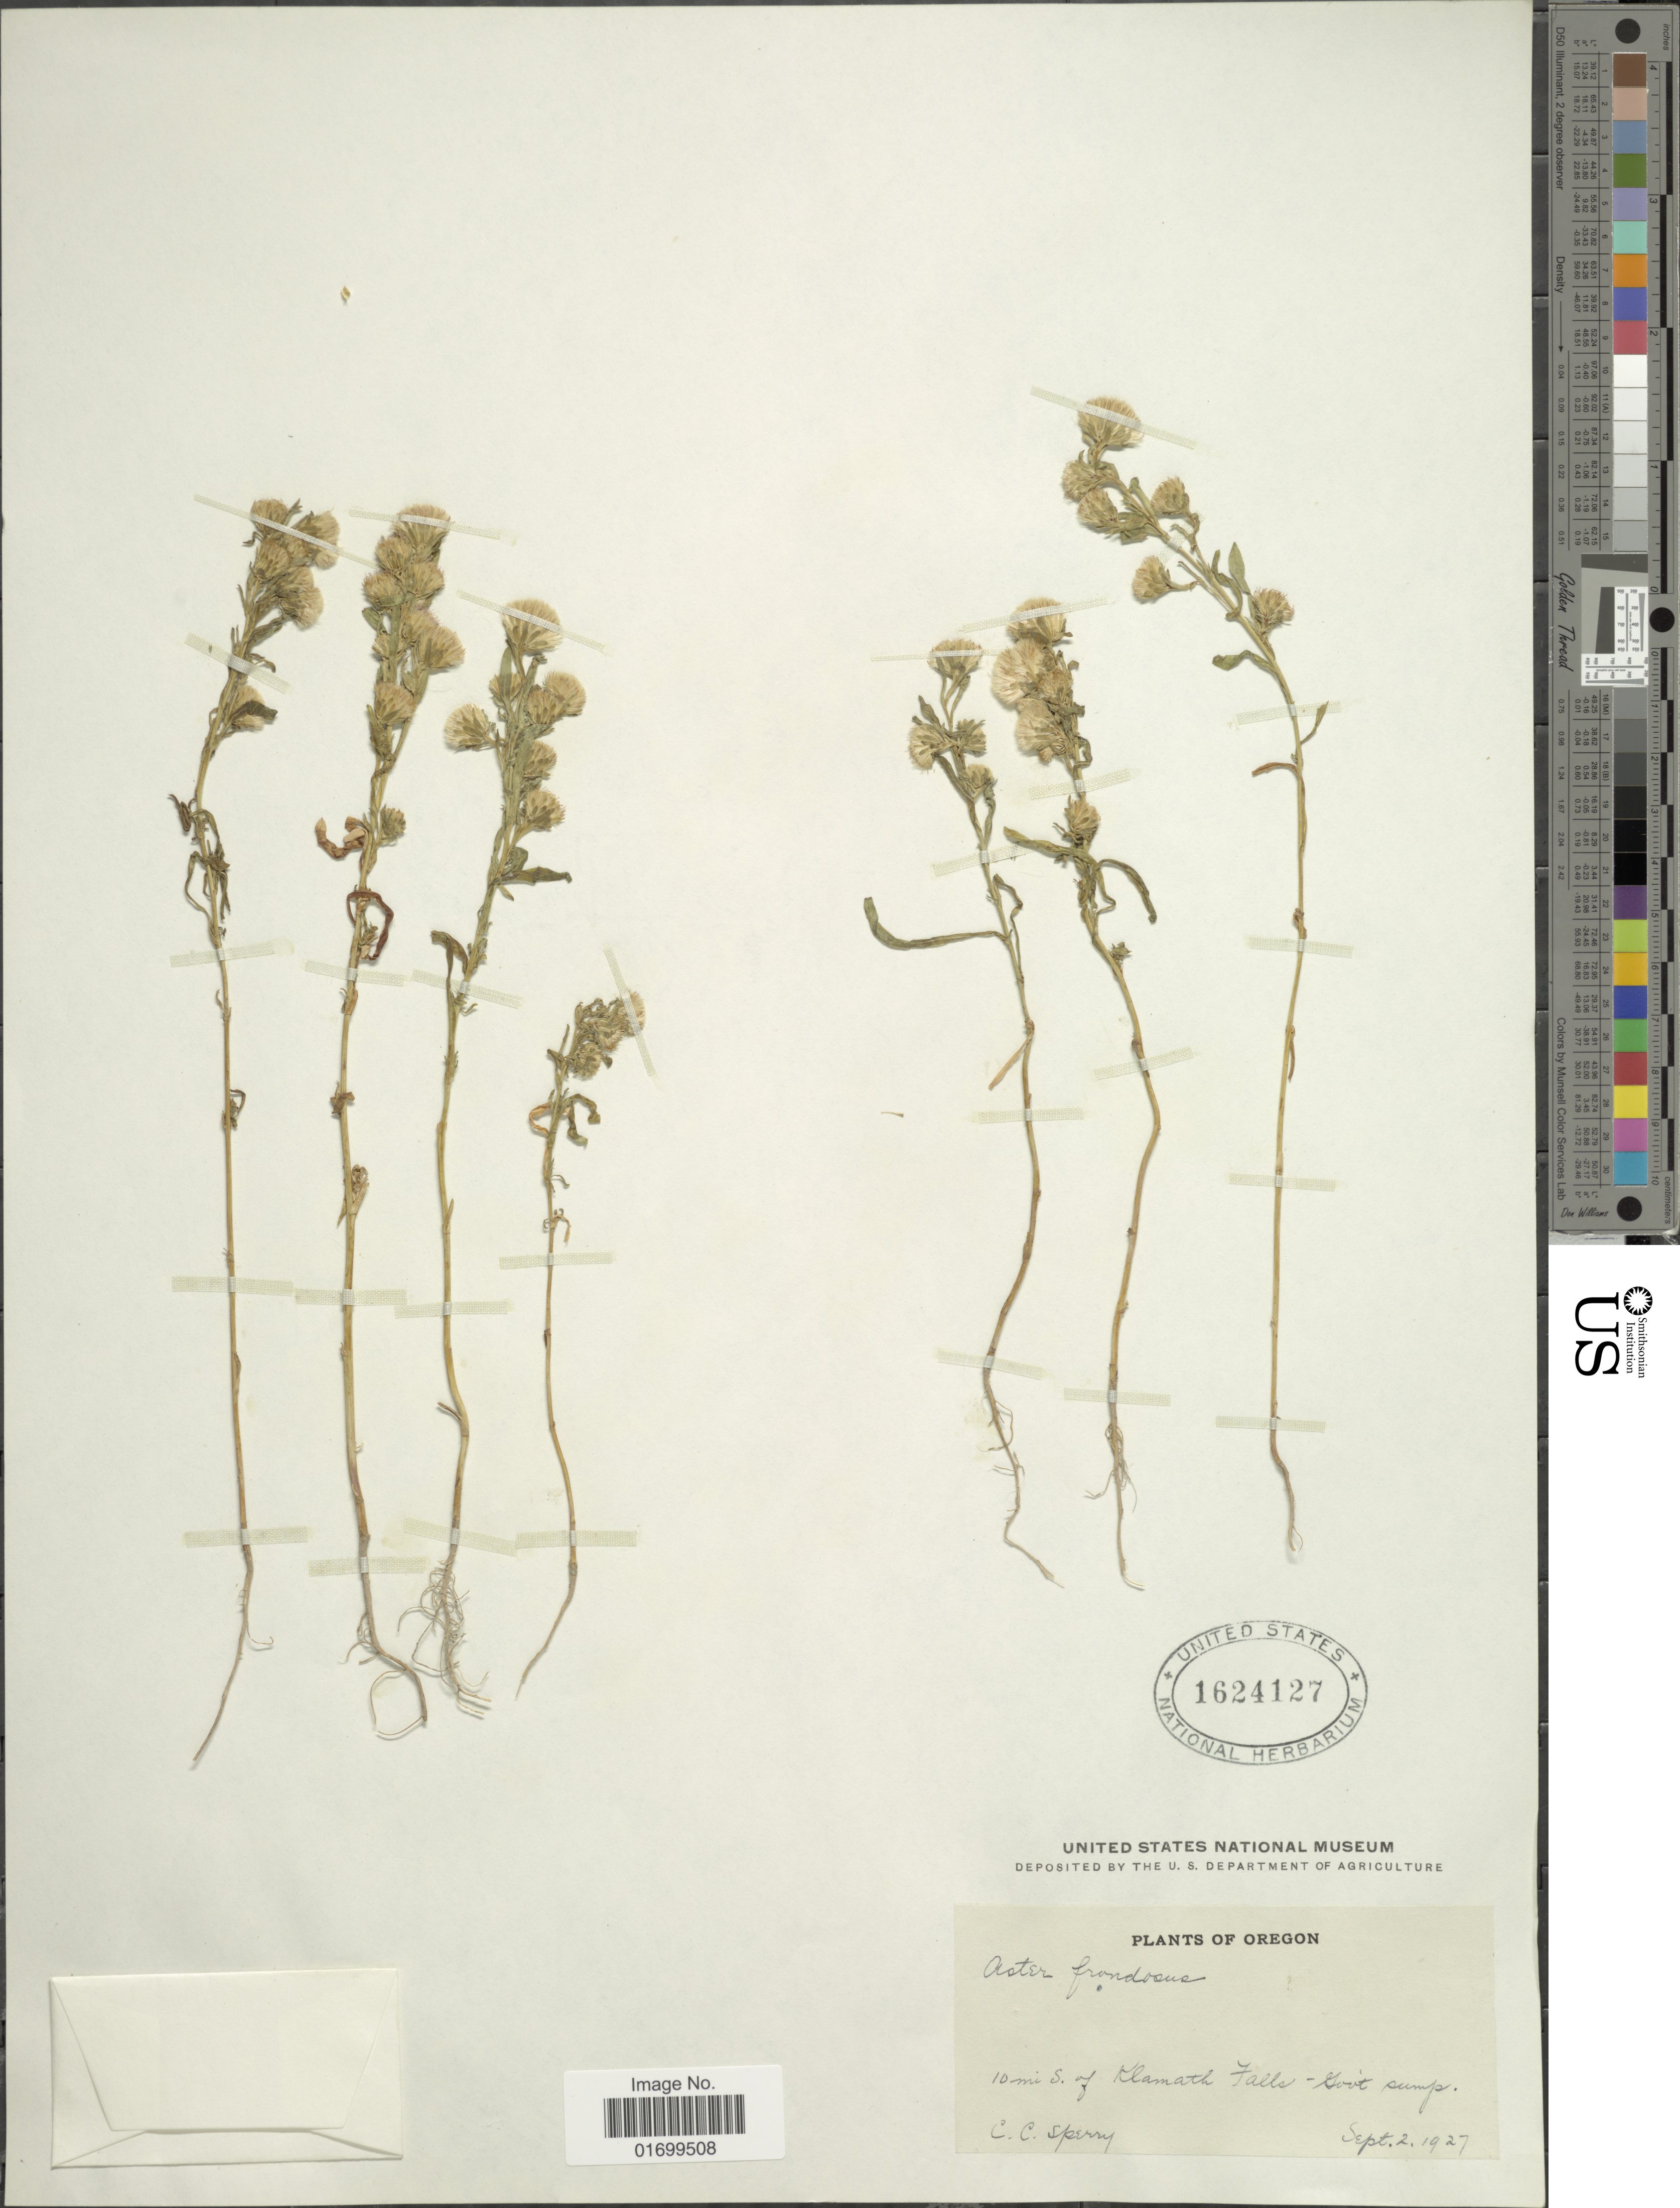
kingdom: Plantae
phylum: Tracheophyta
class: Magnoliopsida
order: Asterales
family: Asteraceae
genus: Symphyotrichum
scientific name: Symphyotrichum frondosum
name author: (Nutt.) G.L. Nesom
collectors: C. C. Sperry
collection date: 1927-09-02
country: United States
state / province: Oregon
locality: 10 mi. S.of Klamath Falls-Gov't sump.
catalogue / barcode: US 1624127